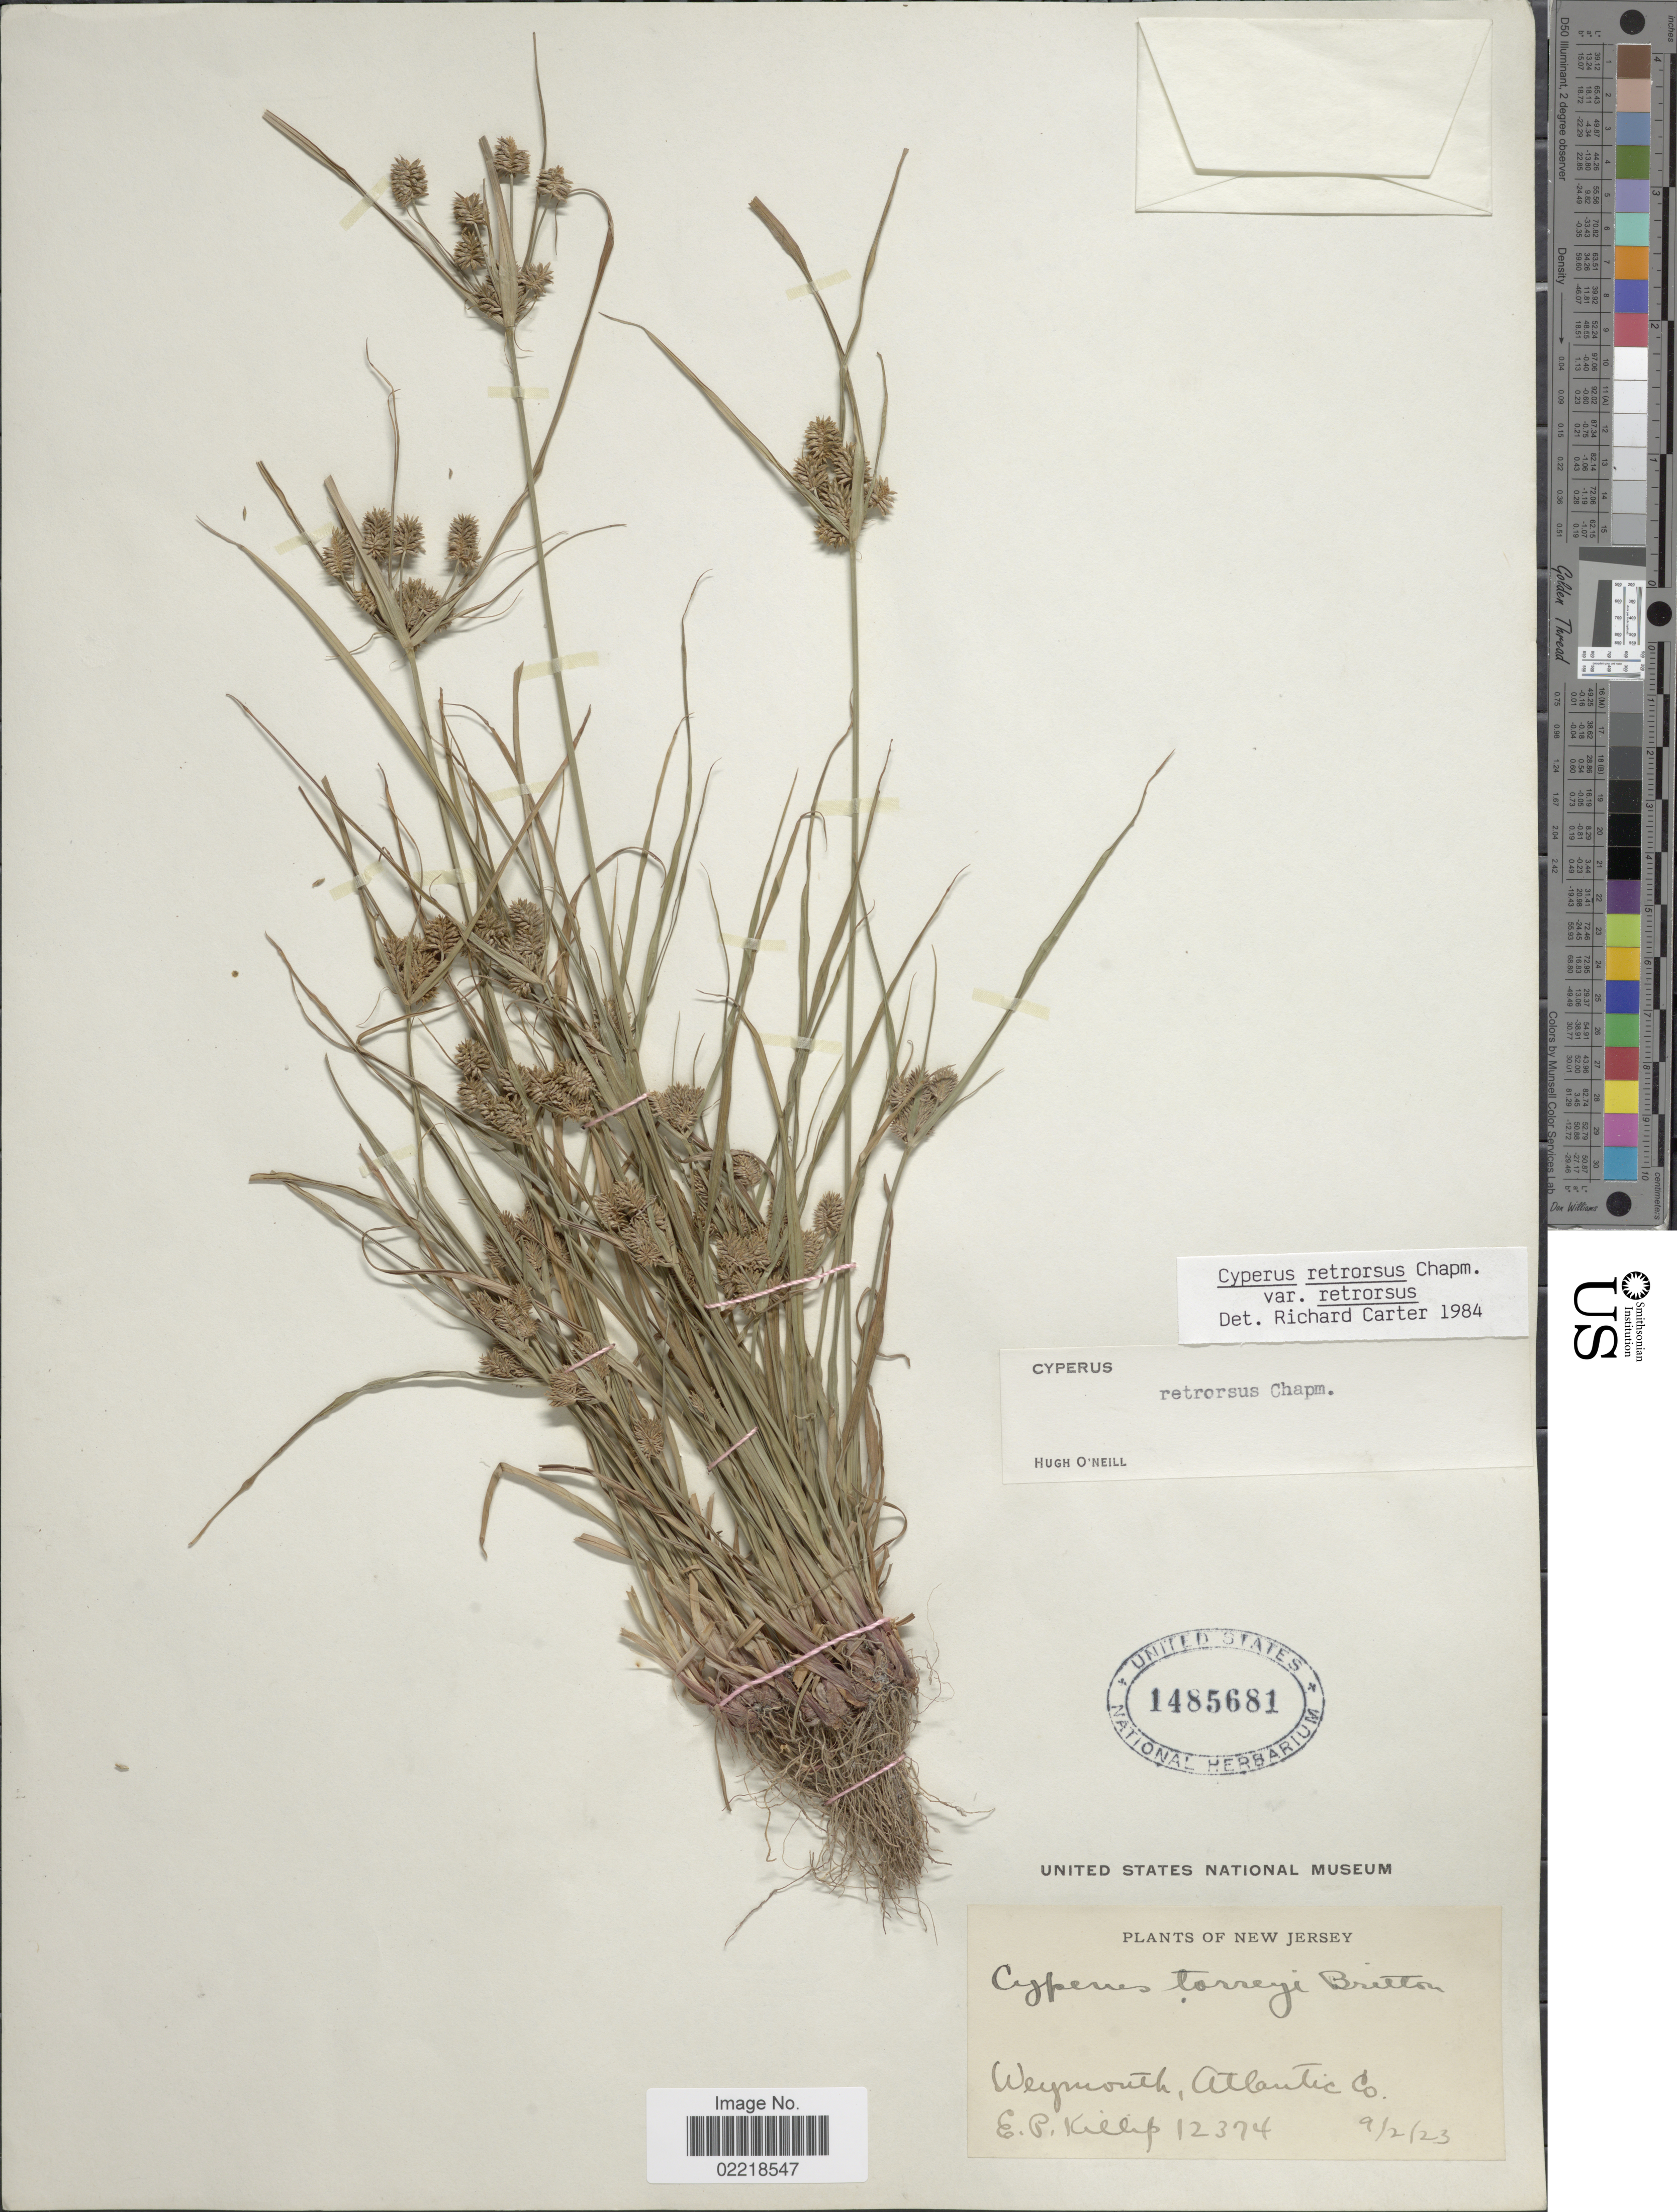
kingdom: Plantae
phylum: Tracheophyta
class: Liliopsida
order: Poales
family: Cyperaceae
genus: Cyperus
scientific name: Cyperus retrorsus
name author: Chapm.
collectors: E. P. Killip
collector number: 12374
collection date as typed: Transcribed d/m/y: 2/9/23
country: United States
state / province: New Jersey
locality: Weymouth, Atlantic Co.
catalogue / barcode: US 1485681